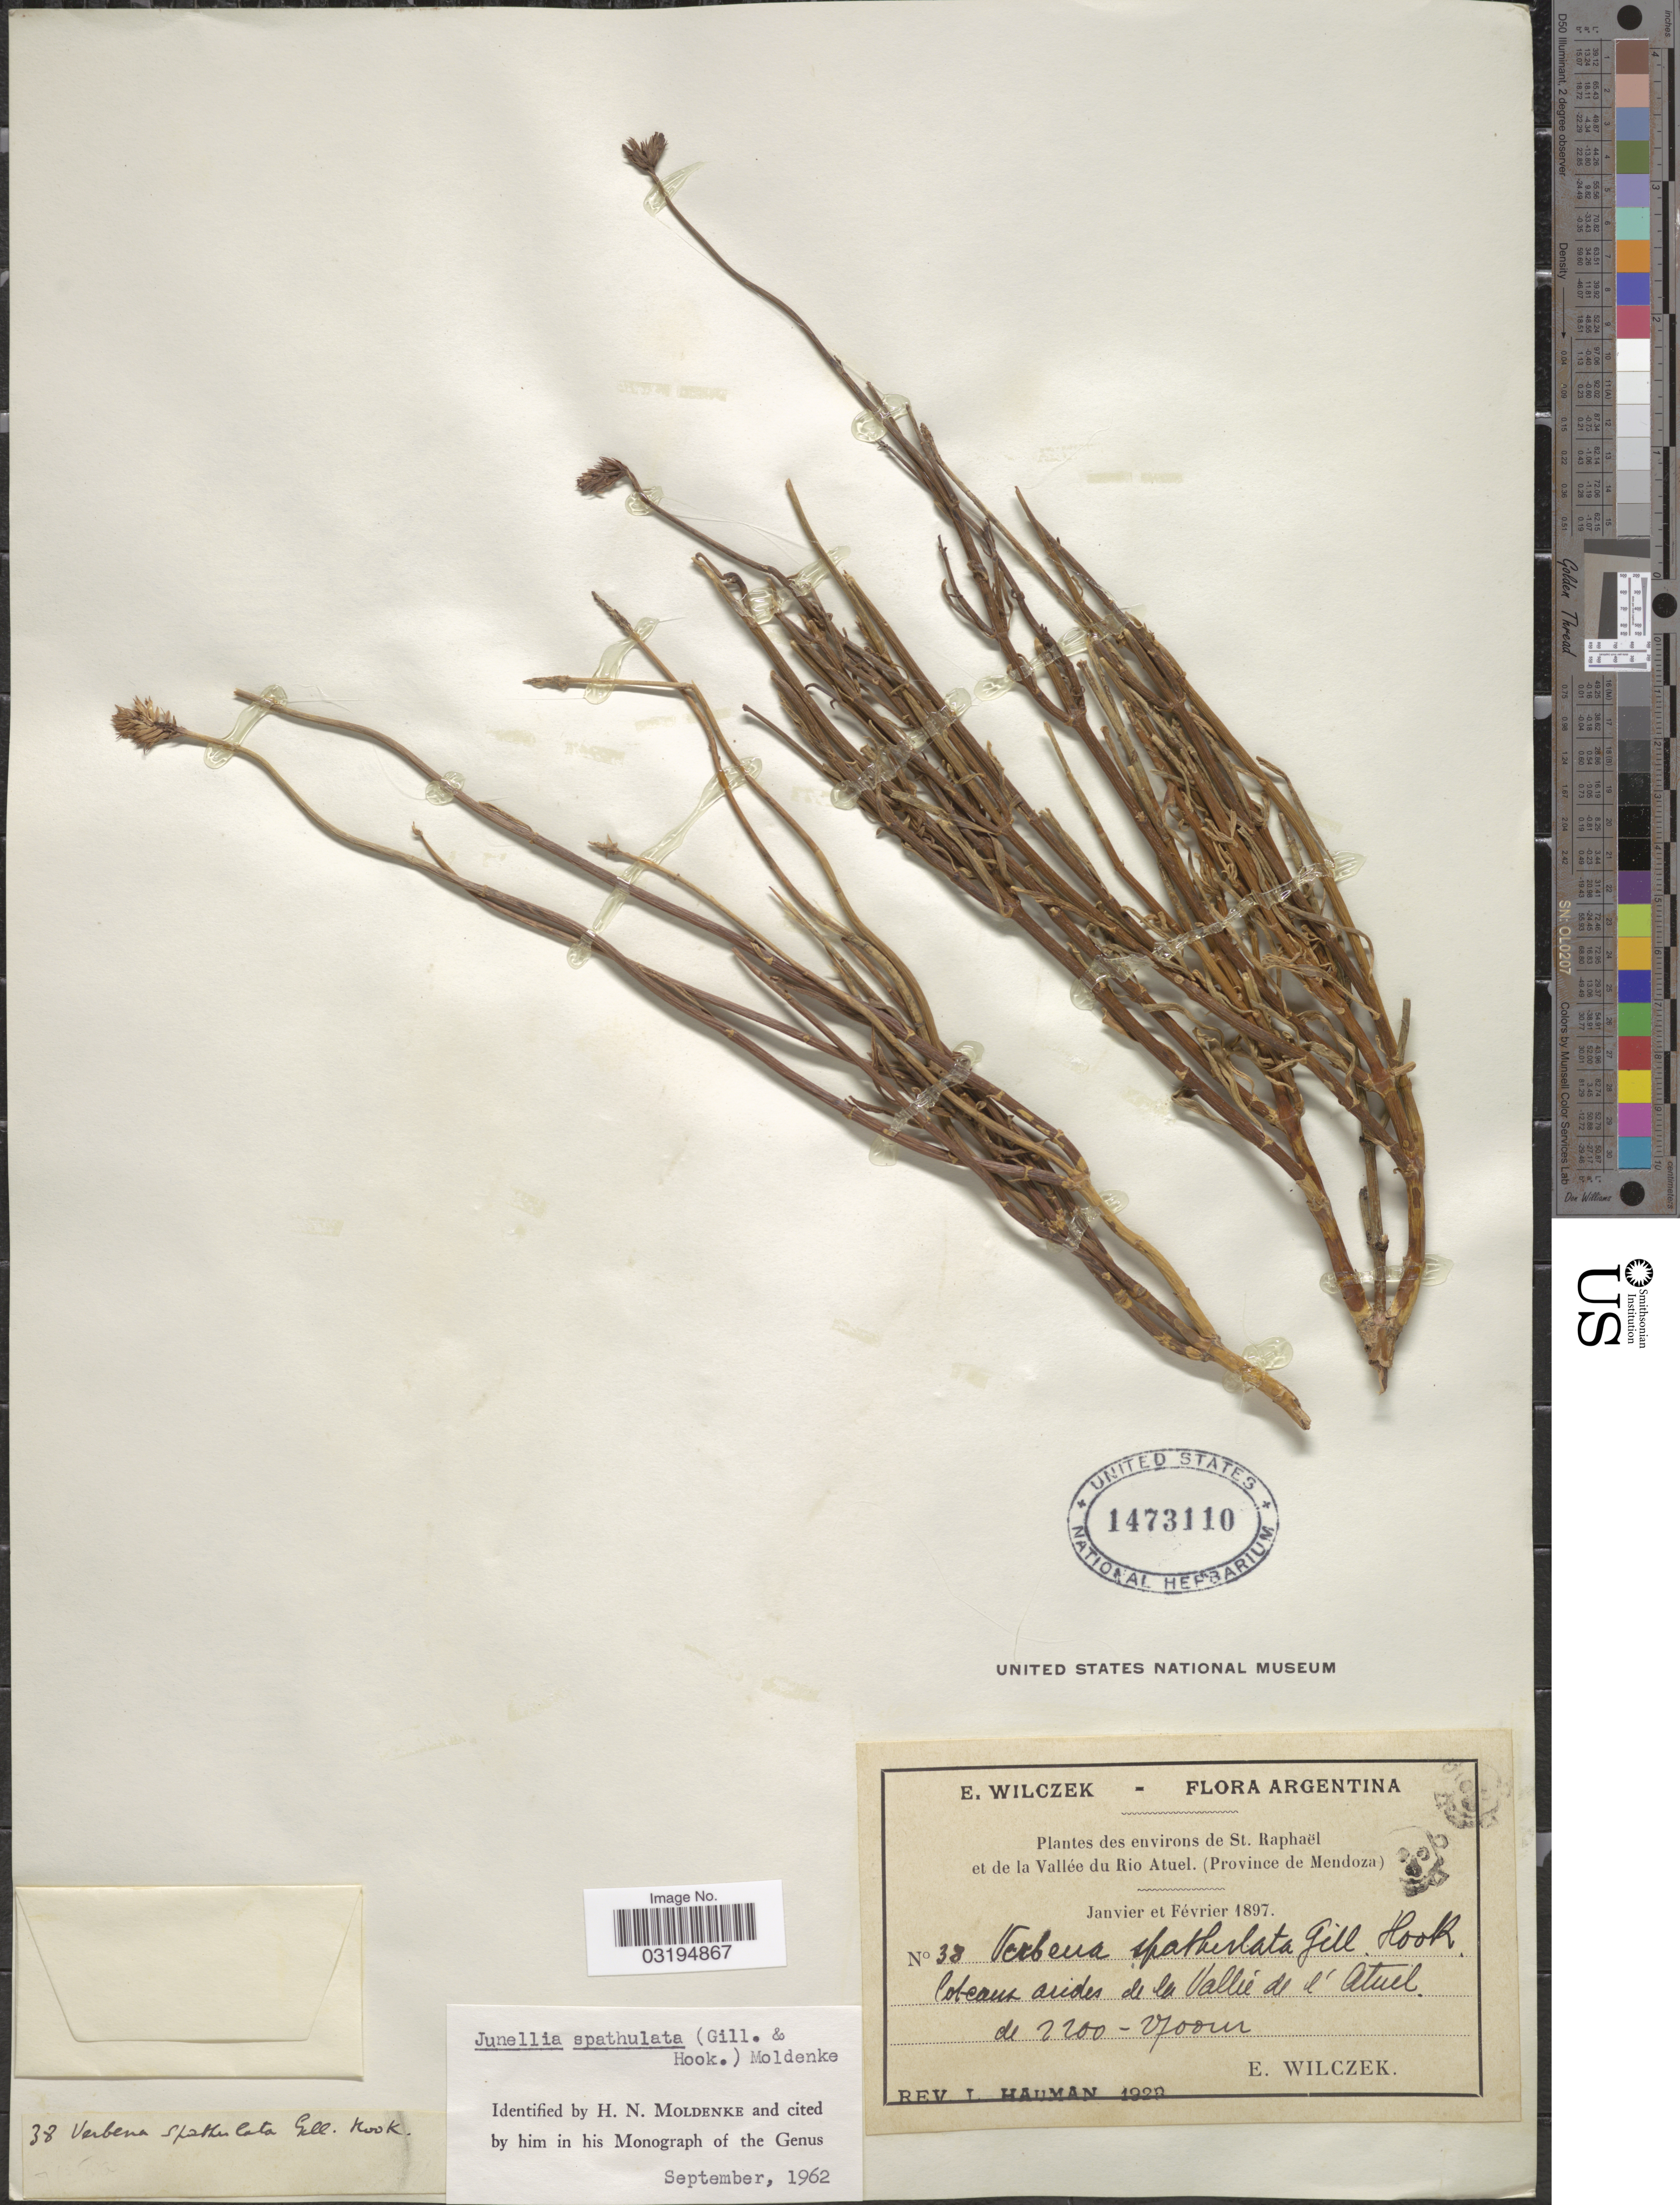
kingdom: Plantae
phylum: Tracheophyta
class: Magnoliopsida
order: Lamiales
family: Verbenaceae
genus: Junellia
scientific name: Junellia spathulata var. spathulata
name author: (Gillies & Hook.) Moldenke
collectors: E. Wilczek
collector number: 38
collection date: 1897-01/1897-02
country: Argentina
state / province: Mendoza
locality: Environs de St. Raphaël et de la Vallée du Rio Atuel. Coteaux arides de la Vallée de l' Atuel.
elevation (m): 2200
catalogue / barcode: US 1473110